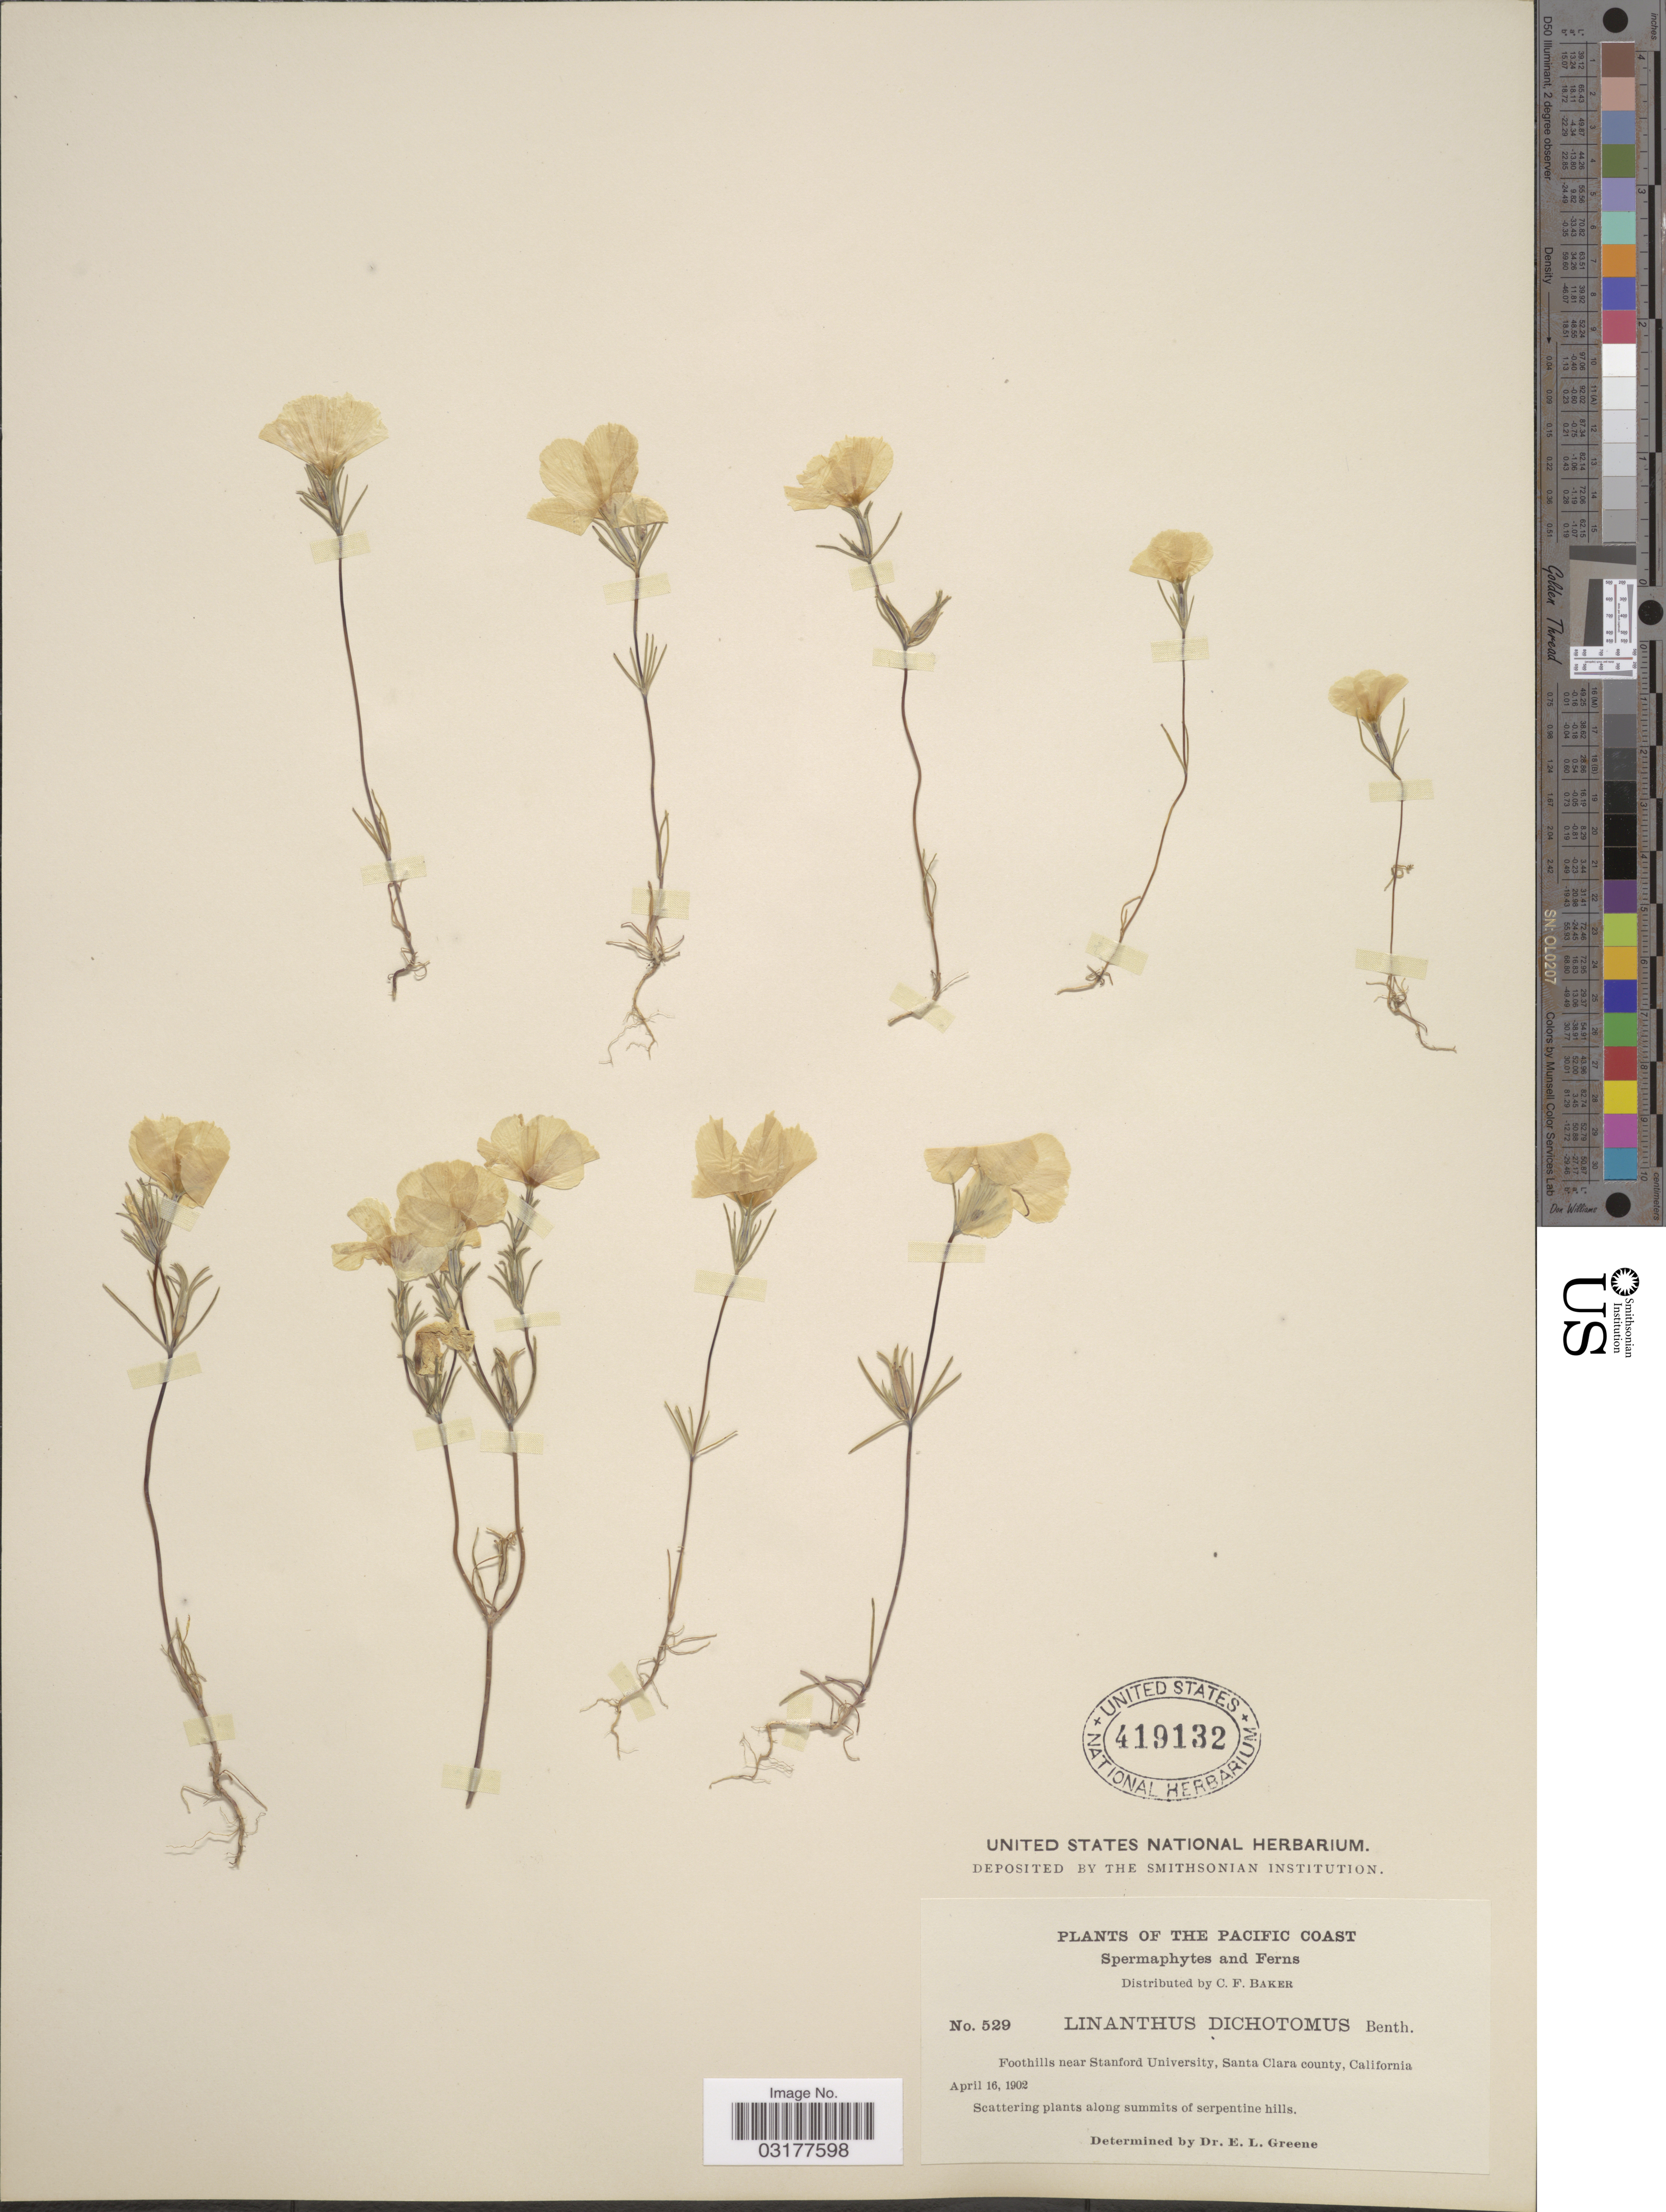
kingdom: Plantae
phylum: Tracheophyta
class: Magnoliopsida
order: Ericales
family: Polemoniaceae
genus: Linanthus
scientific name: Linanthus dichotomus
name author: Benth.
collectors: C. F. Baker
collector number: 529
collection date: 1902-04-16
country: United States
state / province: California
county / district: Santa Clara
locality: Pacific Coast. Foothills near Stanford University, Santa Clara county.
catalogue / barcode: US 419132